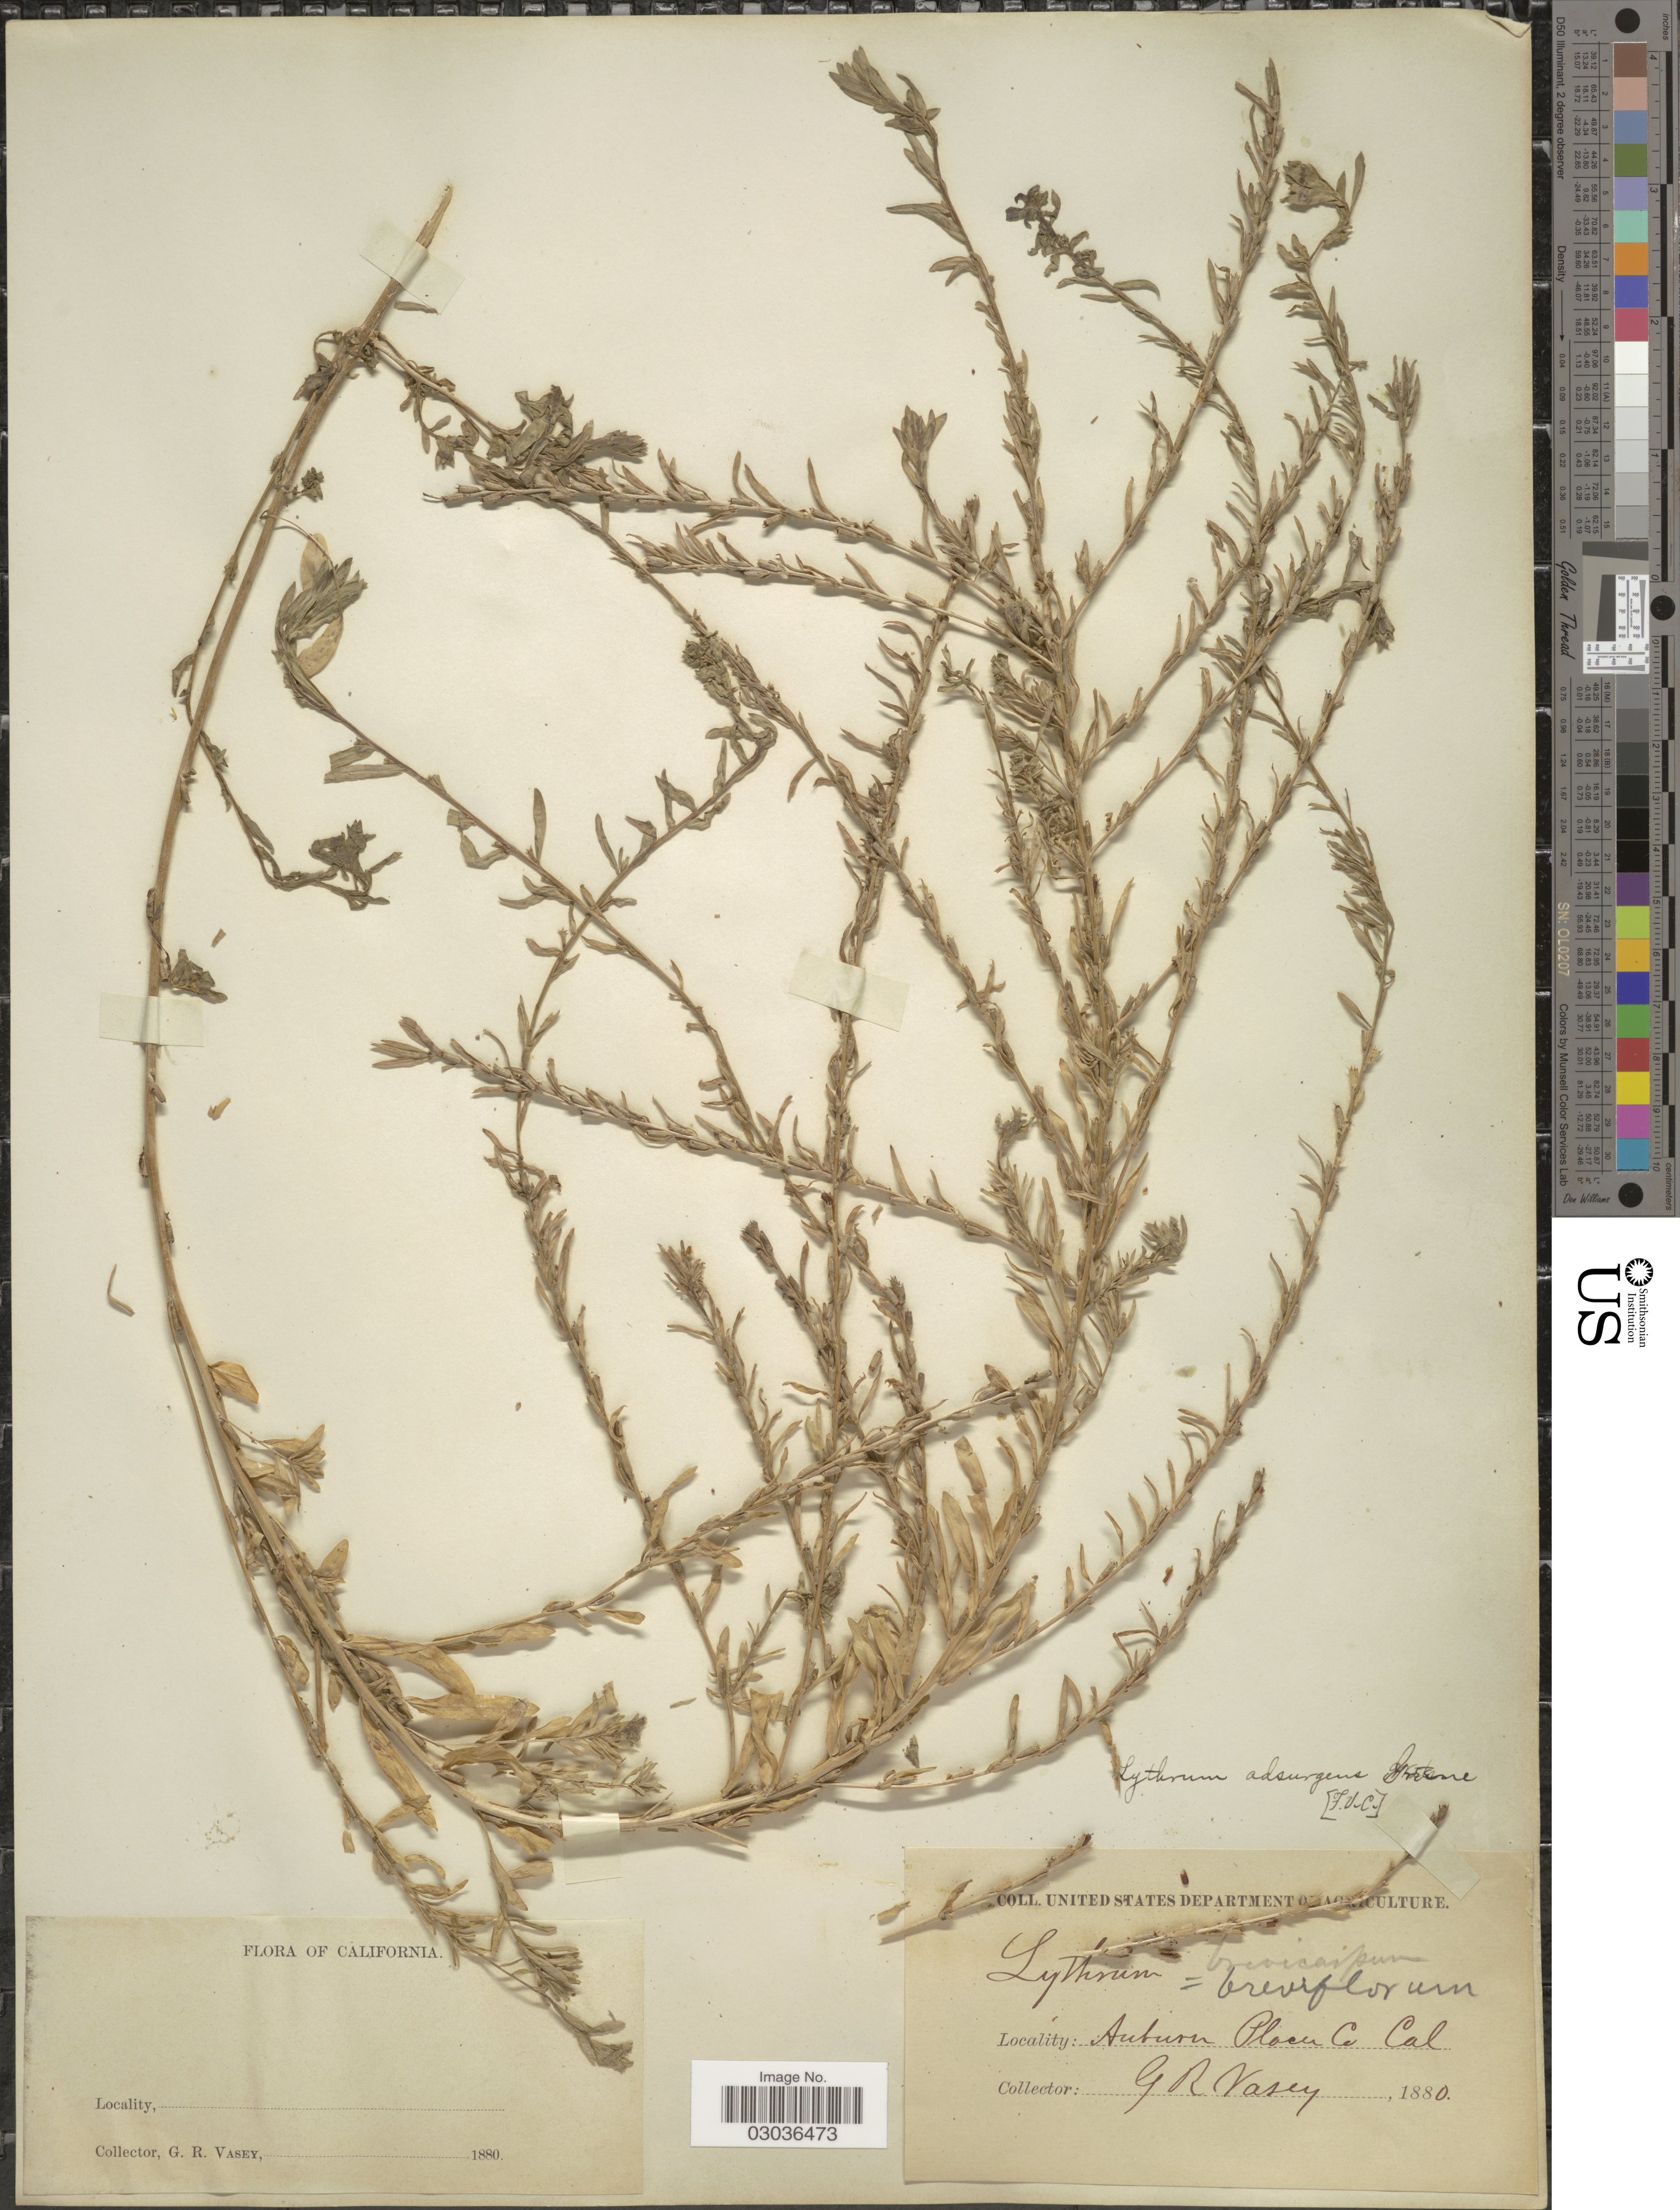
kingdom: Plantae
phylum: Tracheophyta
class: Magnoliopsida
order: Myrtales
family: Lythraceae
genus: Lythrum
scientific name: Lythrum adsurgens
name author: Greene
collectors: G. R. Vasey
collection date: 1880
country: United States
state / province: California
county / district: Placer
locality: Auburn Placer Co.